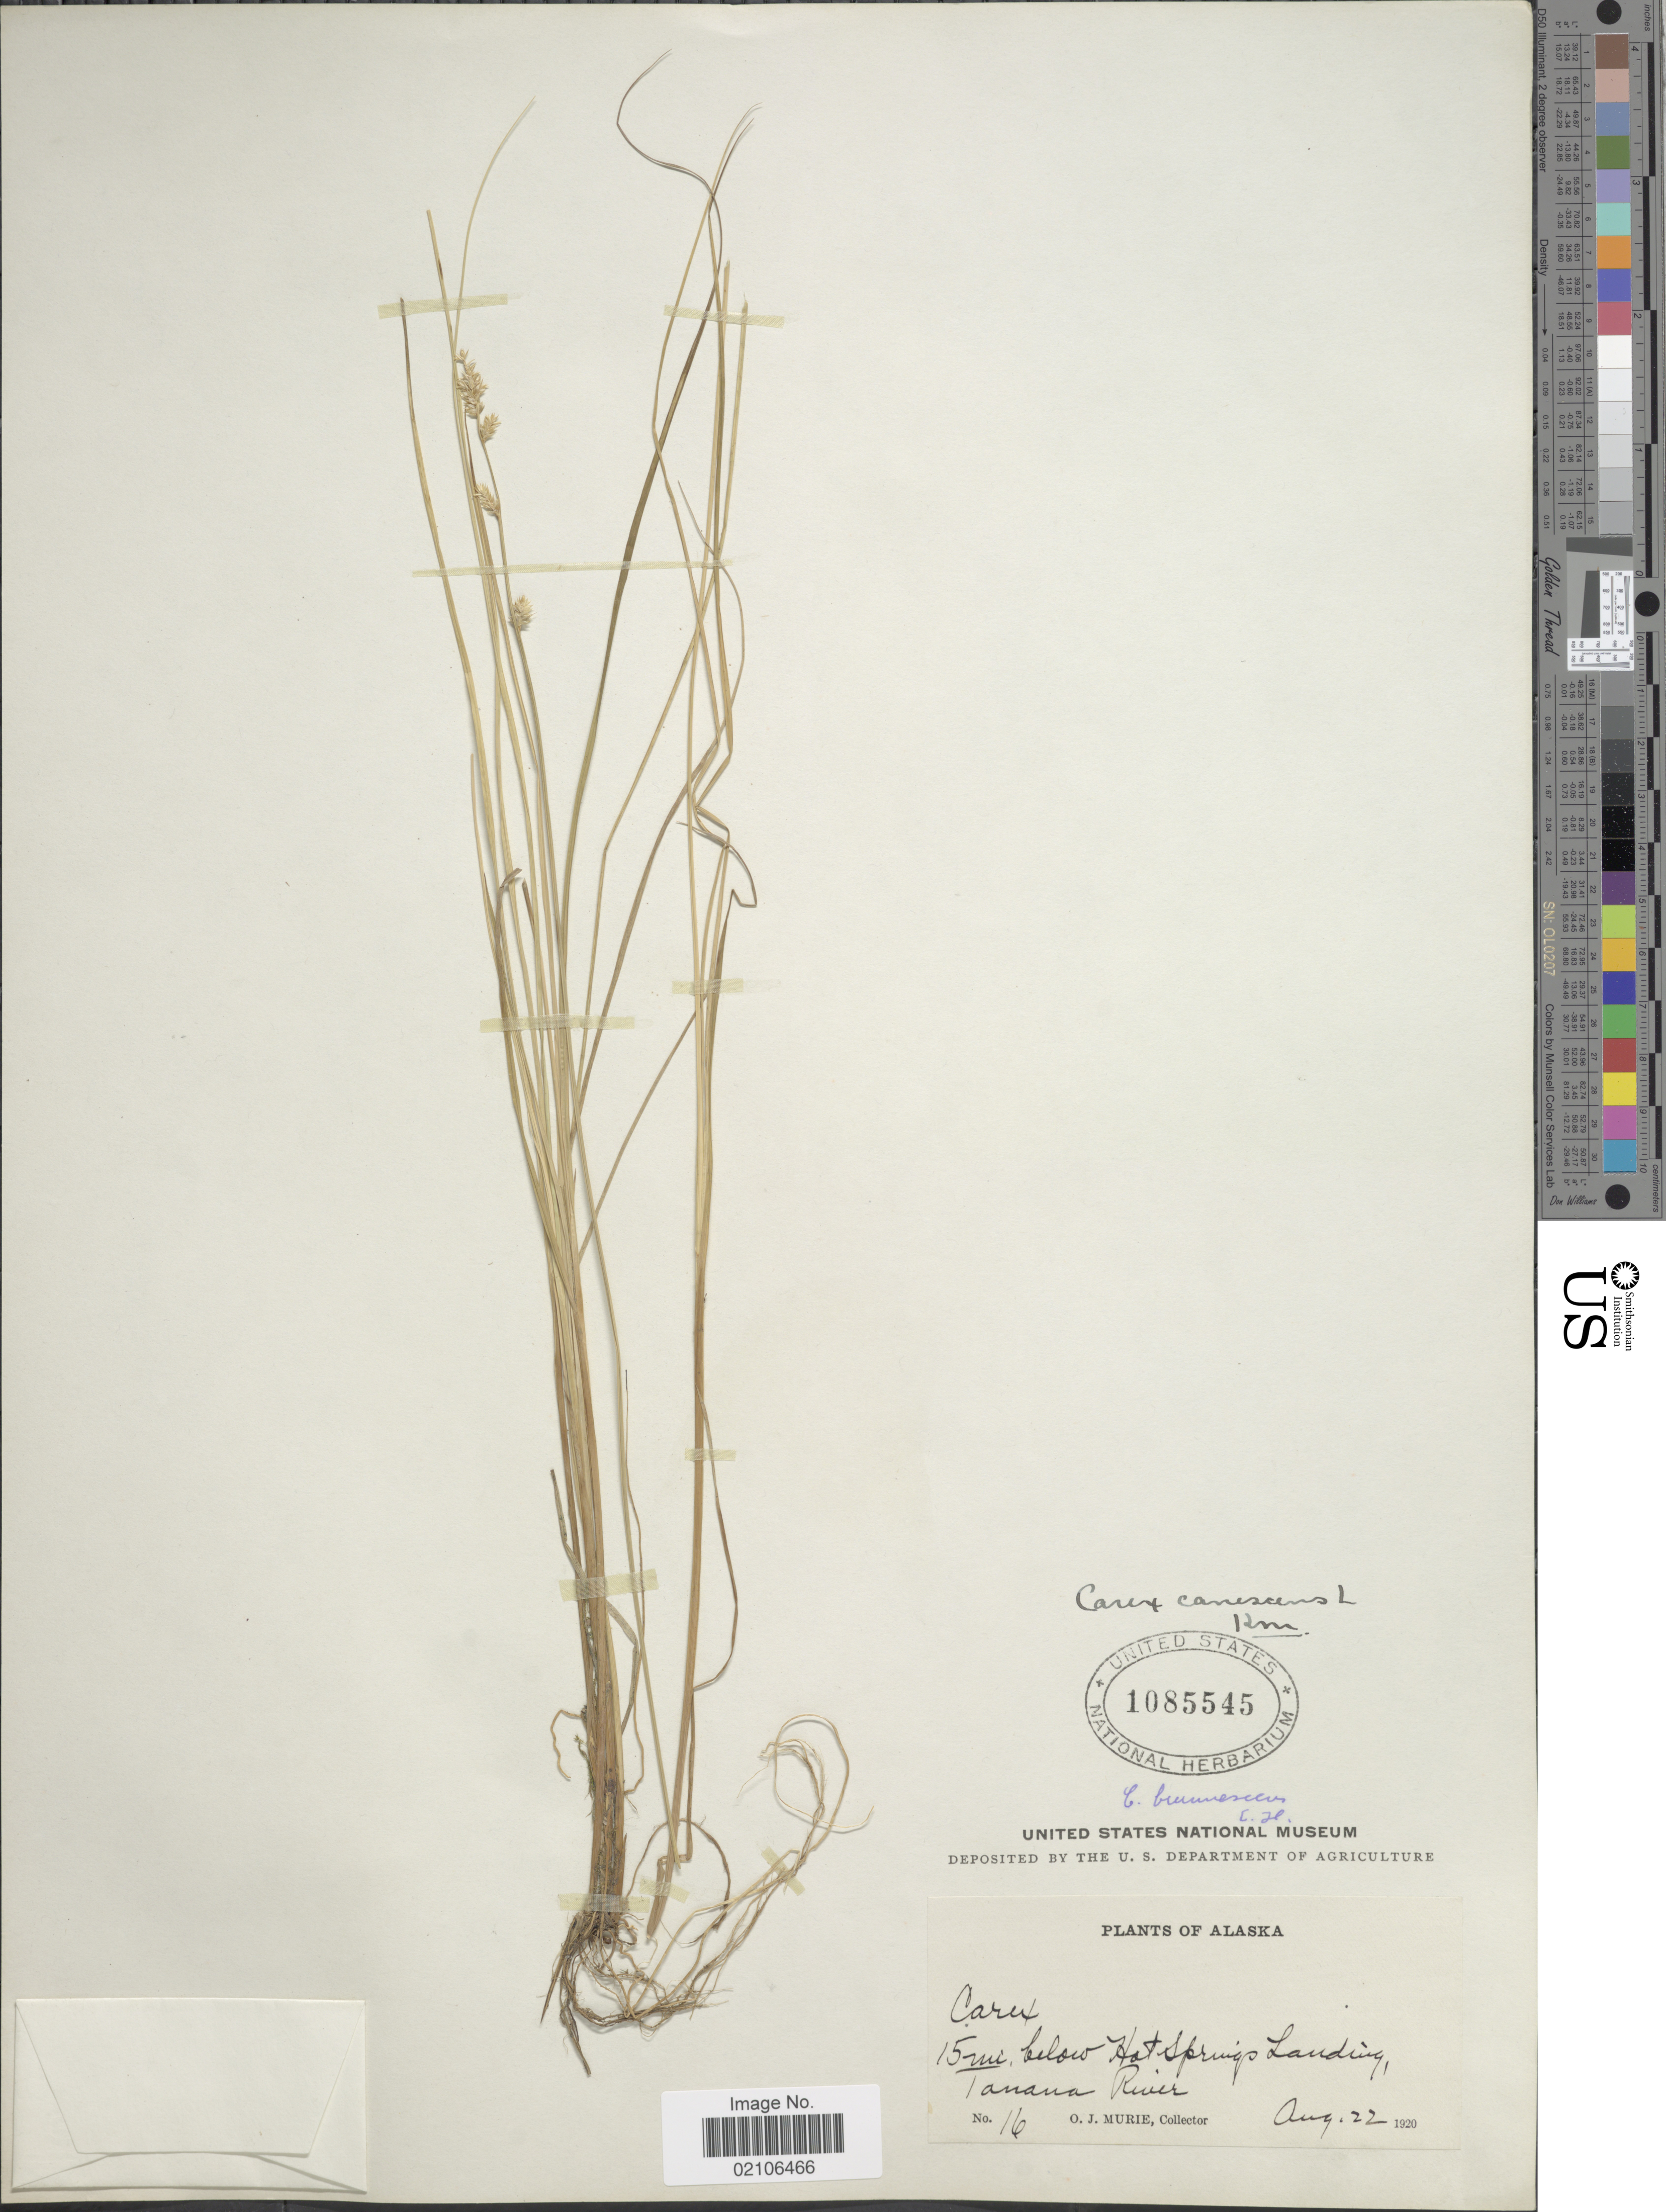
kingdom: Plantae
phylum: Tracheophyta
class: Liliopsida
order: Poales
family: Cyperaceae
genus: Carex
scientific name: Carex brunnescens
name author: (Pers.) Poir.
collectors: O. Murie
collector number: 16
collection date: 1920-08-22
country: United States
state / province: Alaska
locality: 15 mi. below Hot Springs Landing, Tanana River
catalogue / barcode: US 1085545